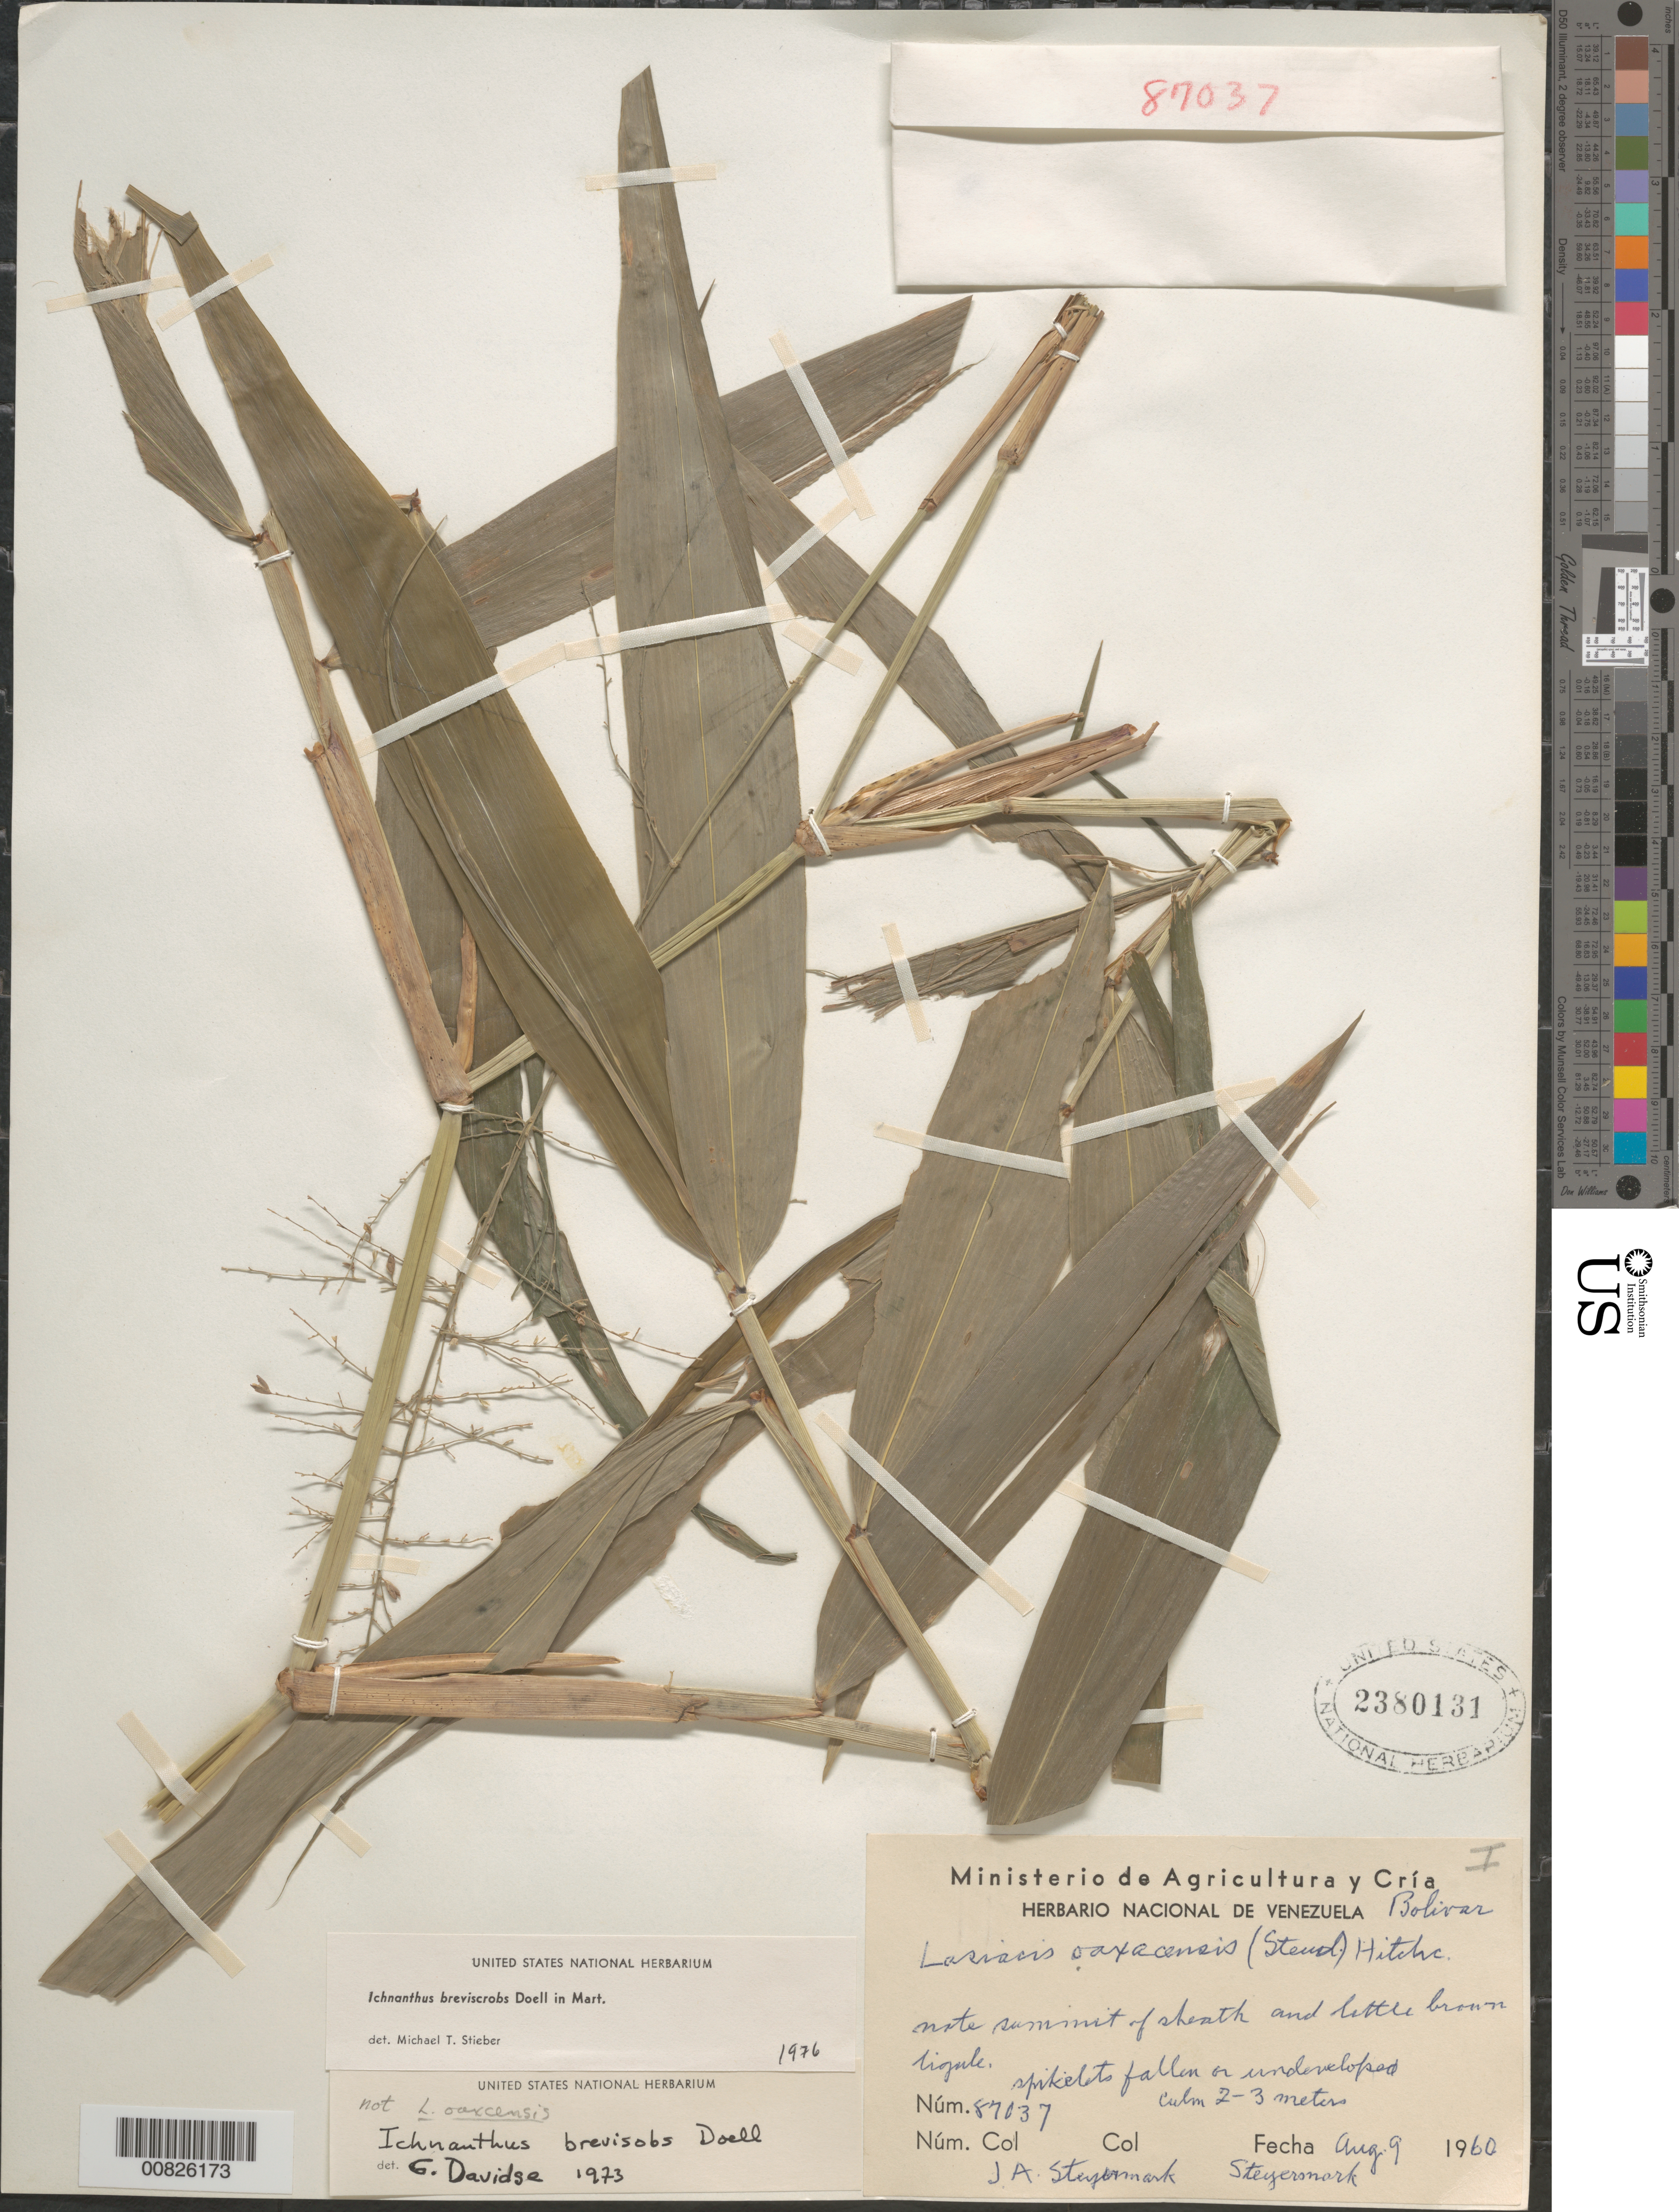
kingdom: Plantae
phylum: Tracheophyta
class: Liliopsida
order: Poales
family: Poaceae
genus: Ichnanthus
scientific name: Ichnanthus breviscrobs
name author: Döll in Mart.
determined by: Stieber, M. T.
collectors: J. Steyermark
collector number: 87037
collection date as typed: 9-Aug-60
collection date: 1960-08-09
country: Venezuela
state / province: Bolívar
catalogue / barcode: US 2380131